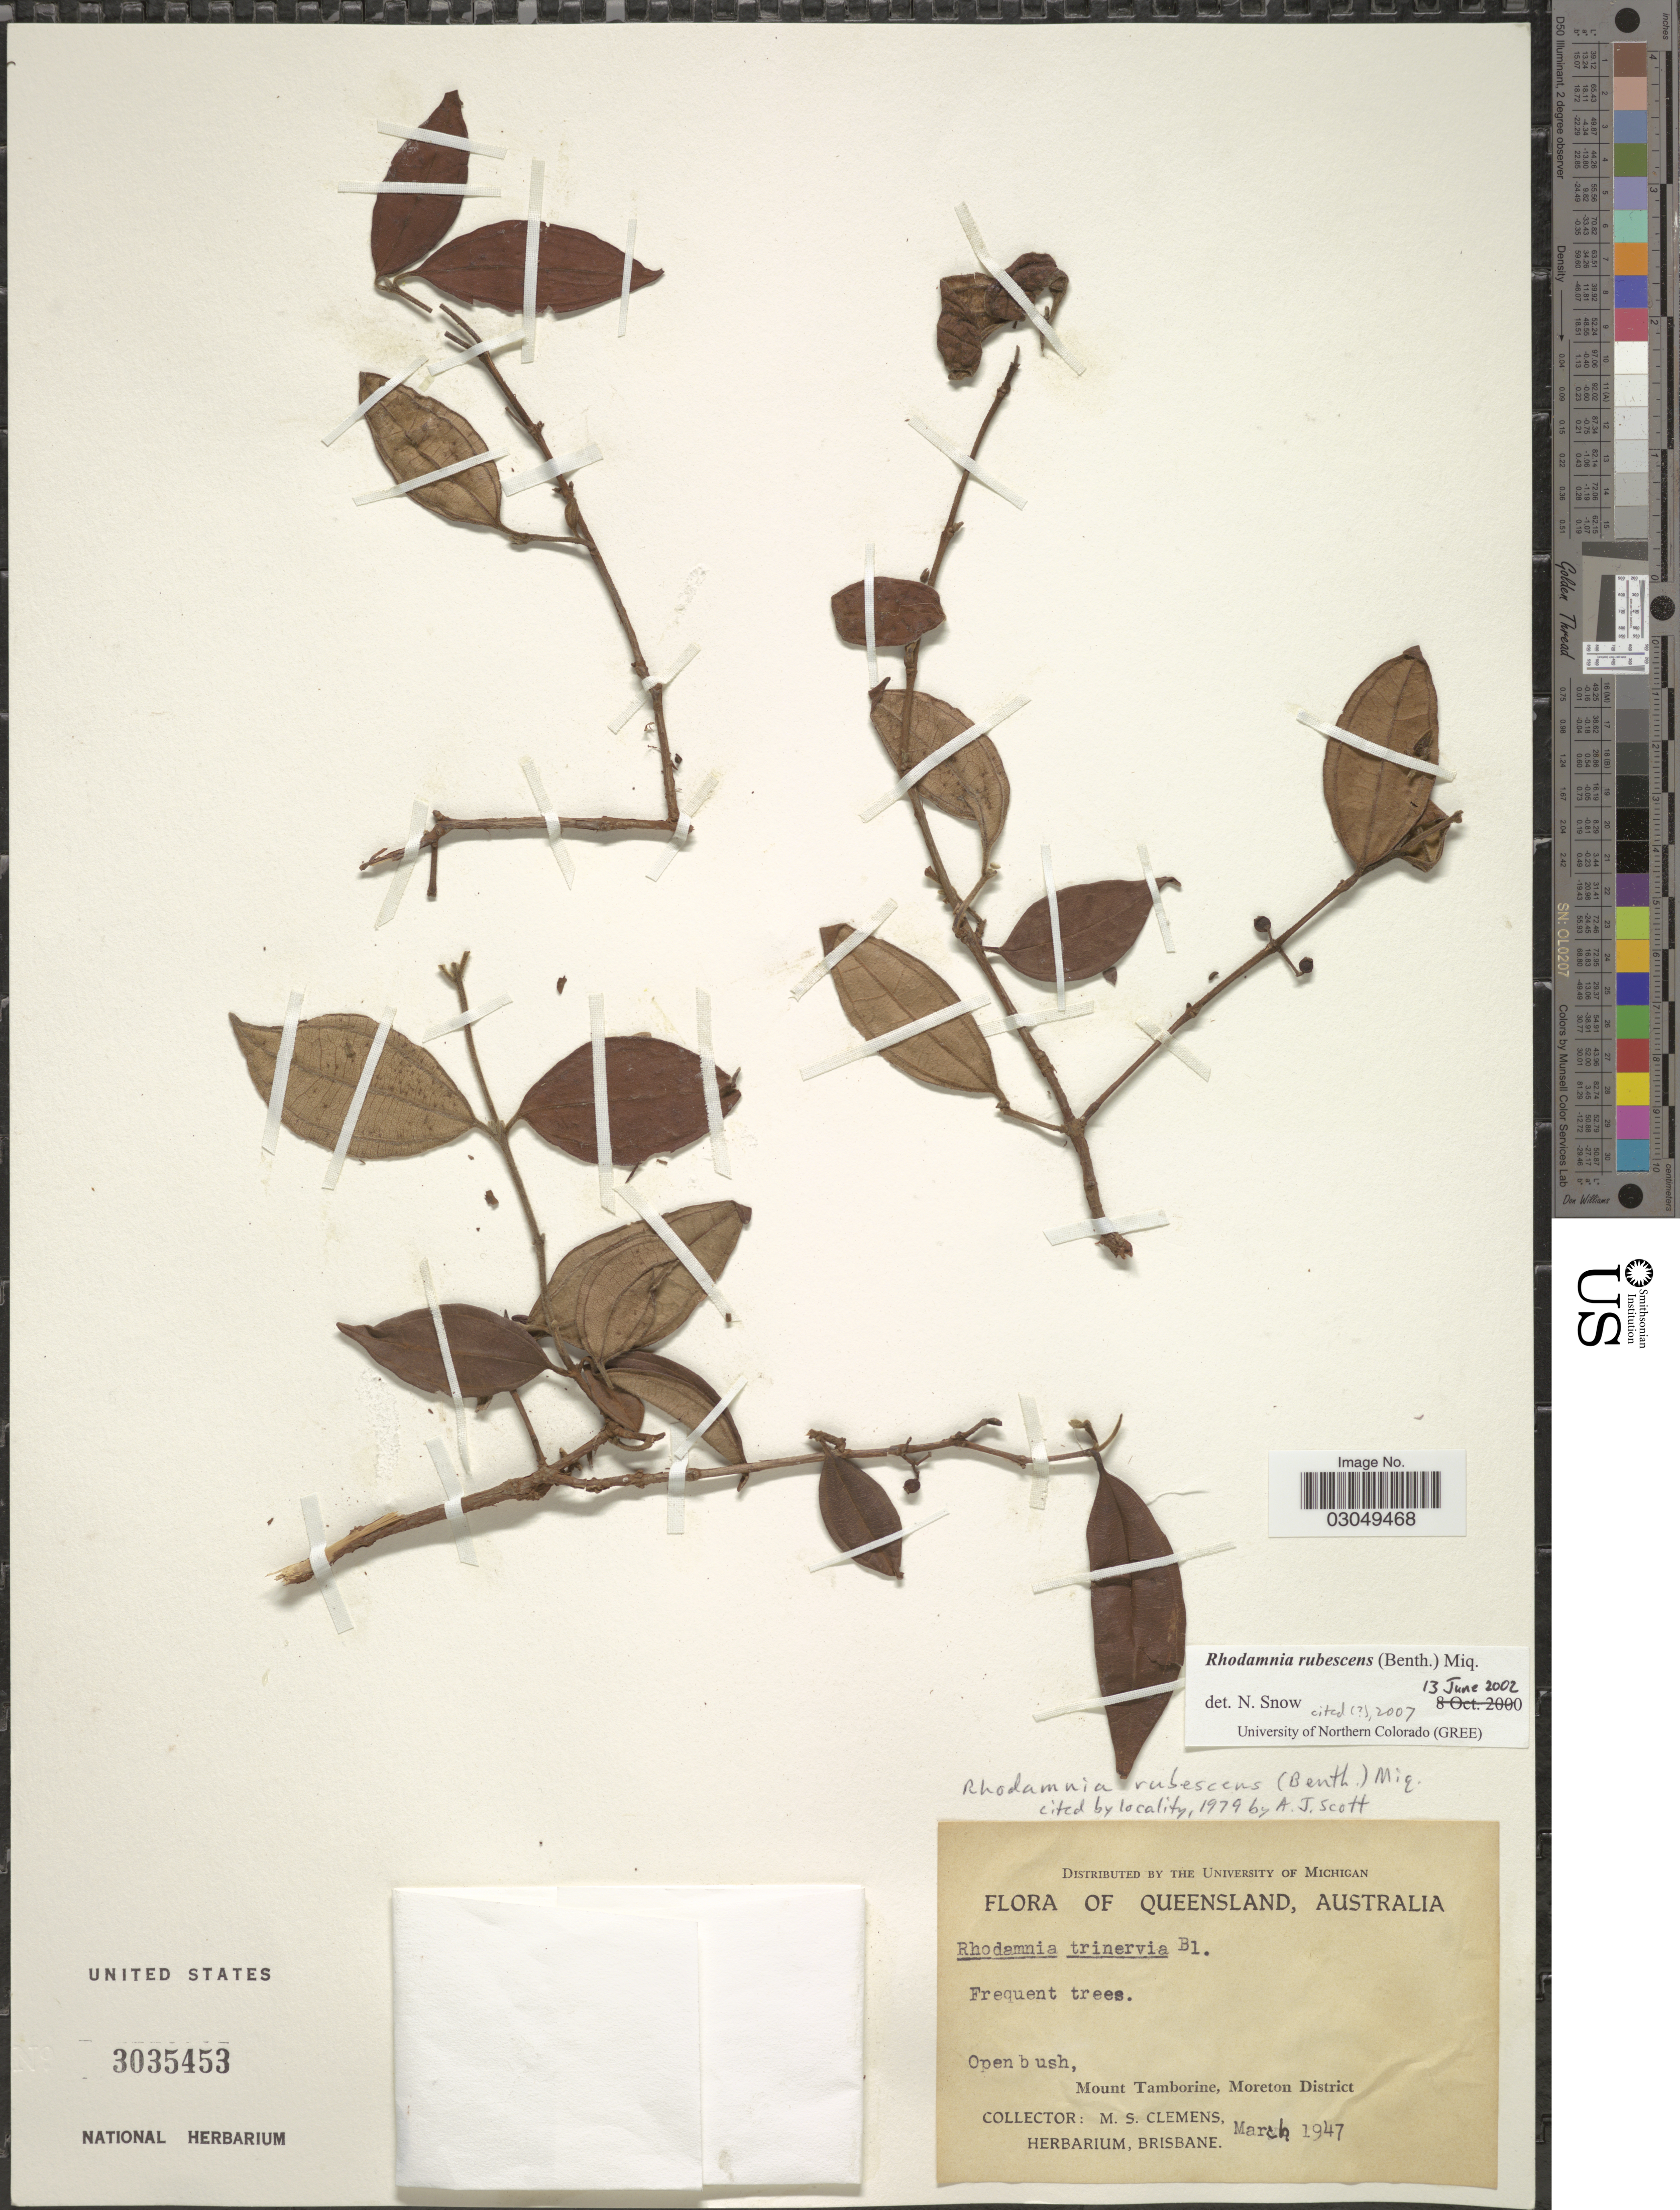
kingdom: Plantae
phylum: Tracheophyta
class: Magnoliopsida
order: Myrtales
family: Myrtaceae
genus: Rhodamnia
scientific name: Rhodamnia rubescens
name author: (Benth.) Miq.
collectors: M. S. Clemens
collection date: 1947-03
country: Australia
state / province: Queensland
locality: Mount Tamborine, Moreton District.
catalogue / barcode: US 3035453